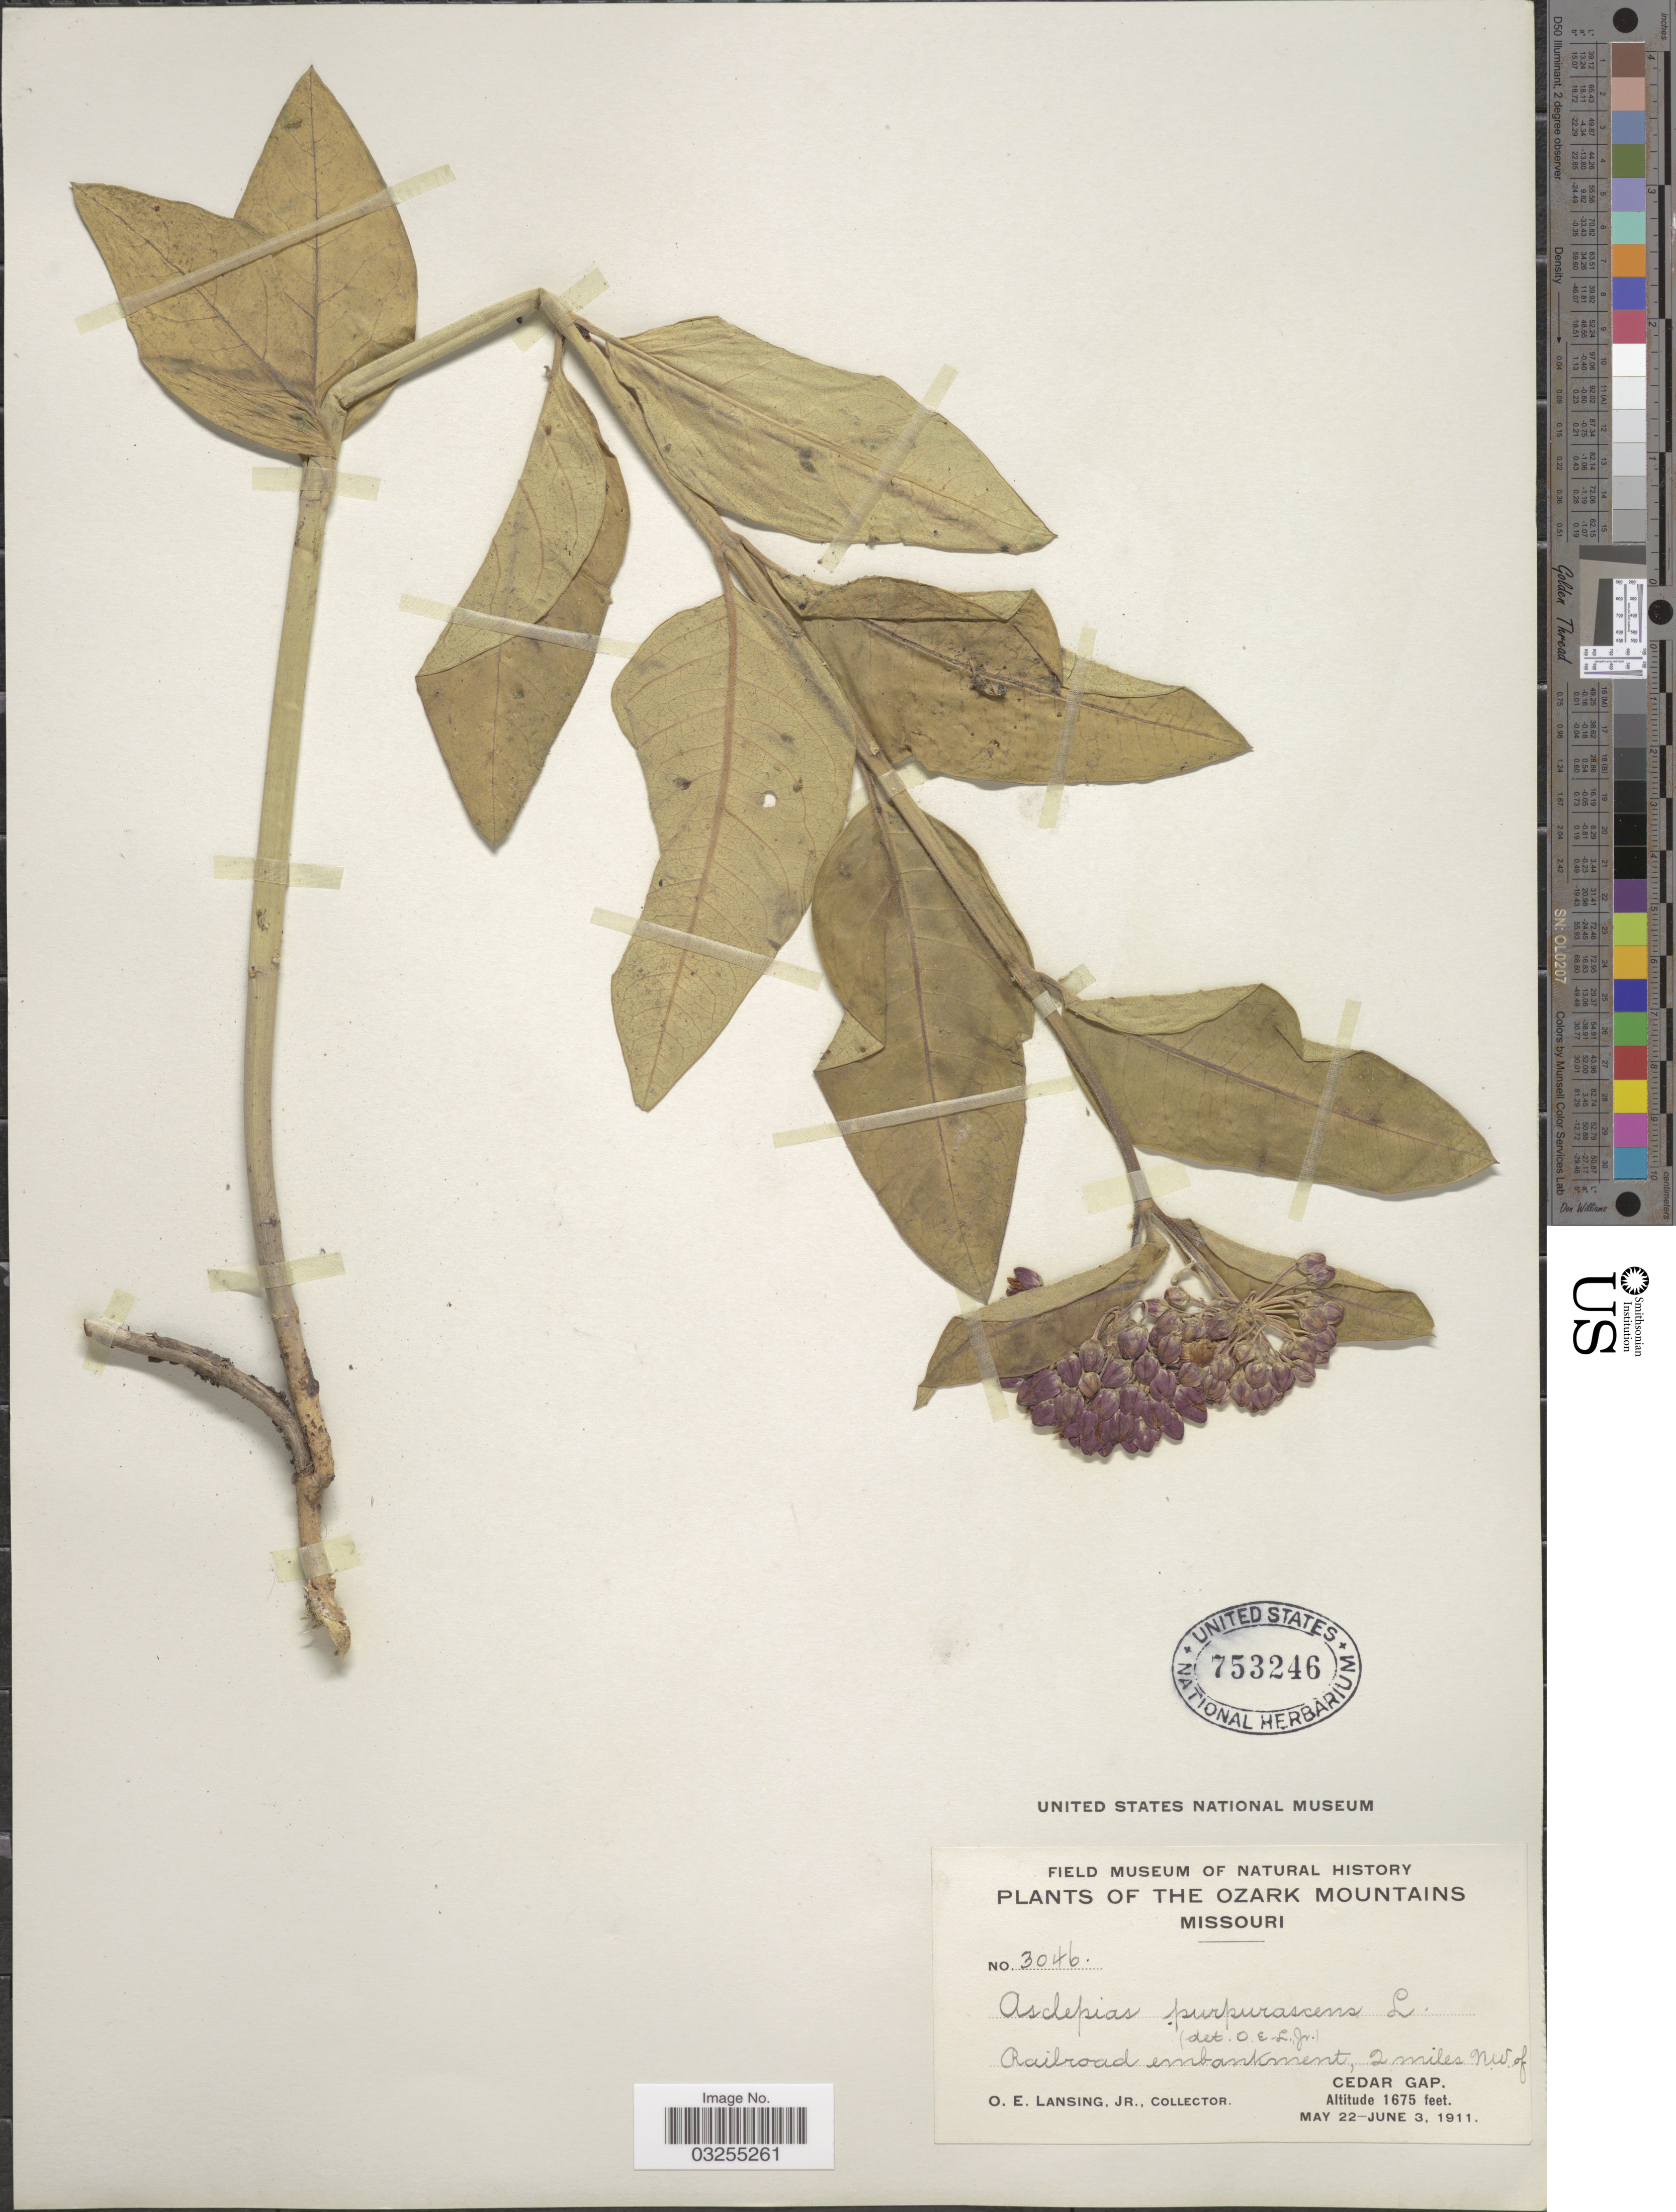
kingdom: Plantae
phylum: Tracheophyta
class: Magnoliopsida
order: Gentianales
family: Apocynaceae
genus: Asclepias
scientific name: Asclepias purpurascens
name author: L.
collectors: O. Lansing Jr.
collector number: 3046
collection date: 1911-05-22/1911-06-03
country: United States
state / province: Missouri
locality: Ozark Mountains. Railroad embankment, 2 miles NW of Cedar Gap.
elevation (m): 511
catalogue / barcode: US 753246